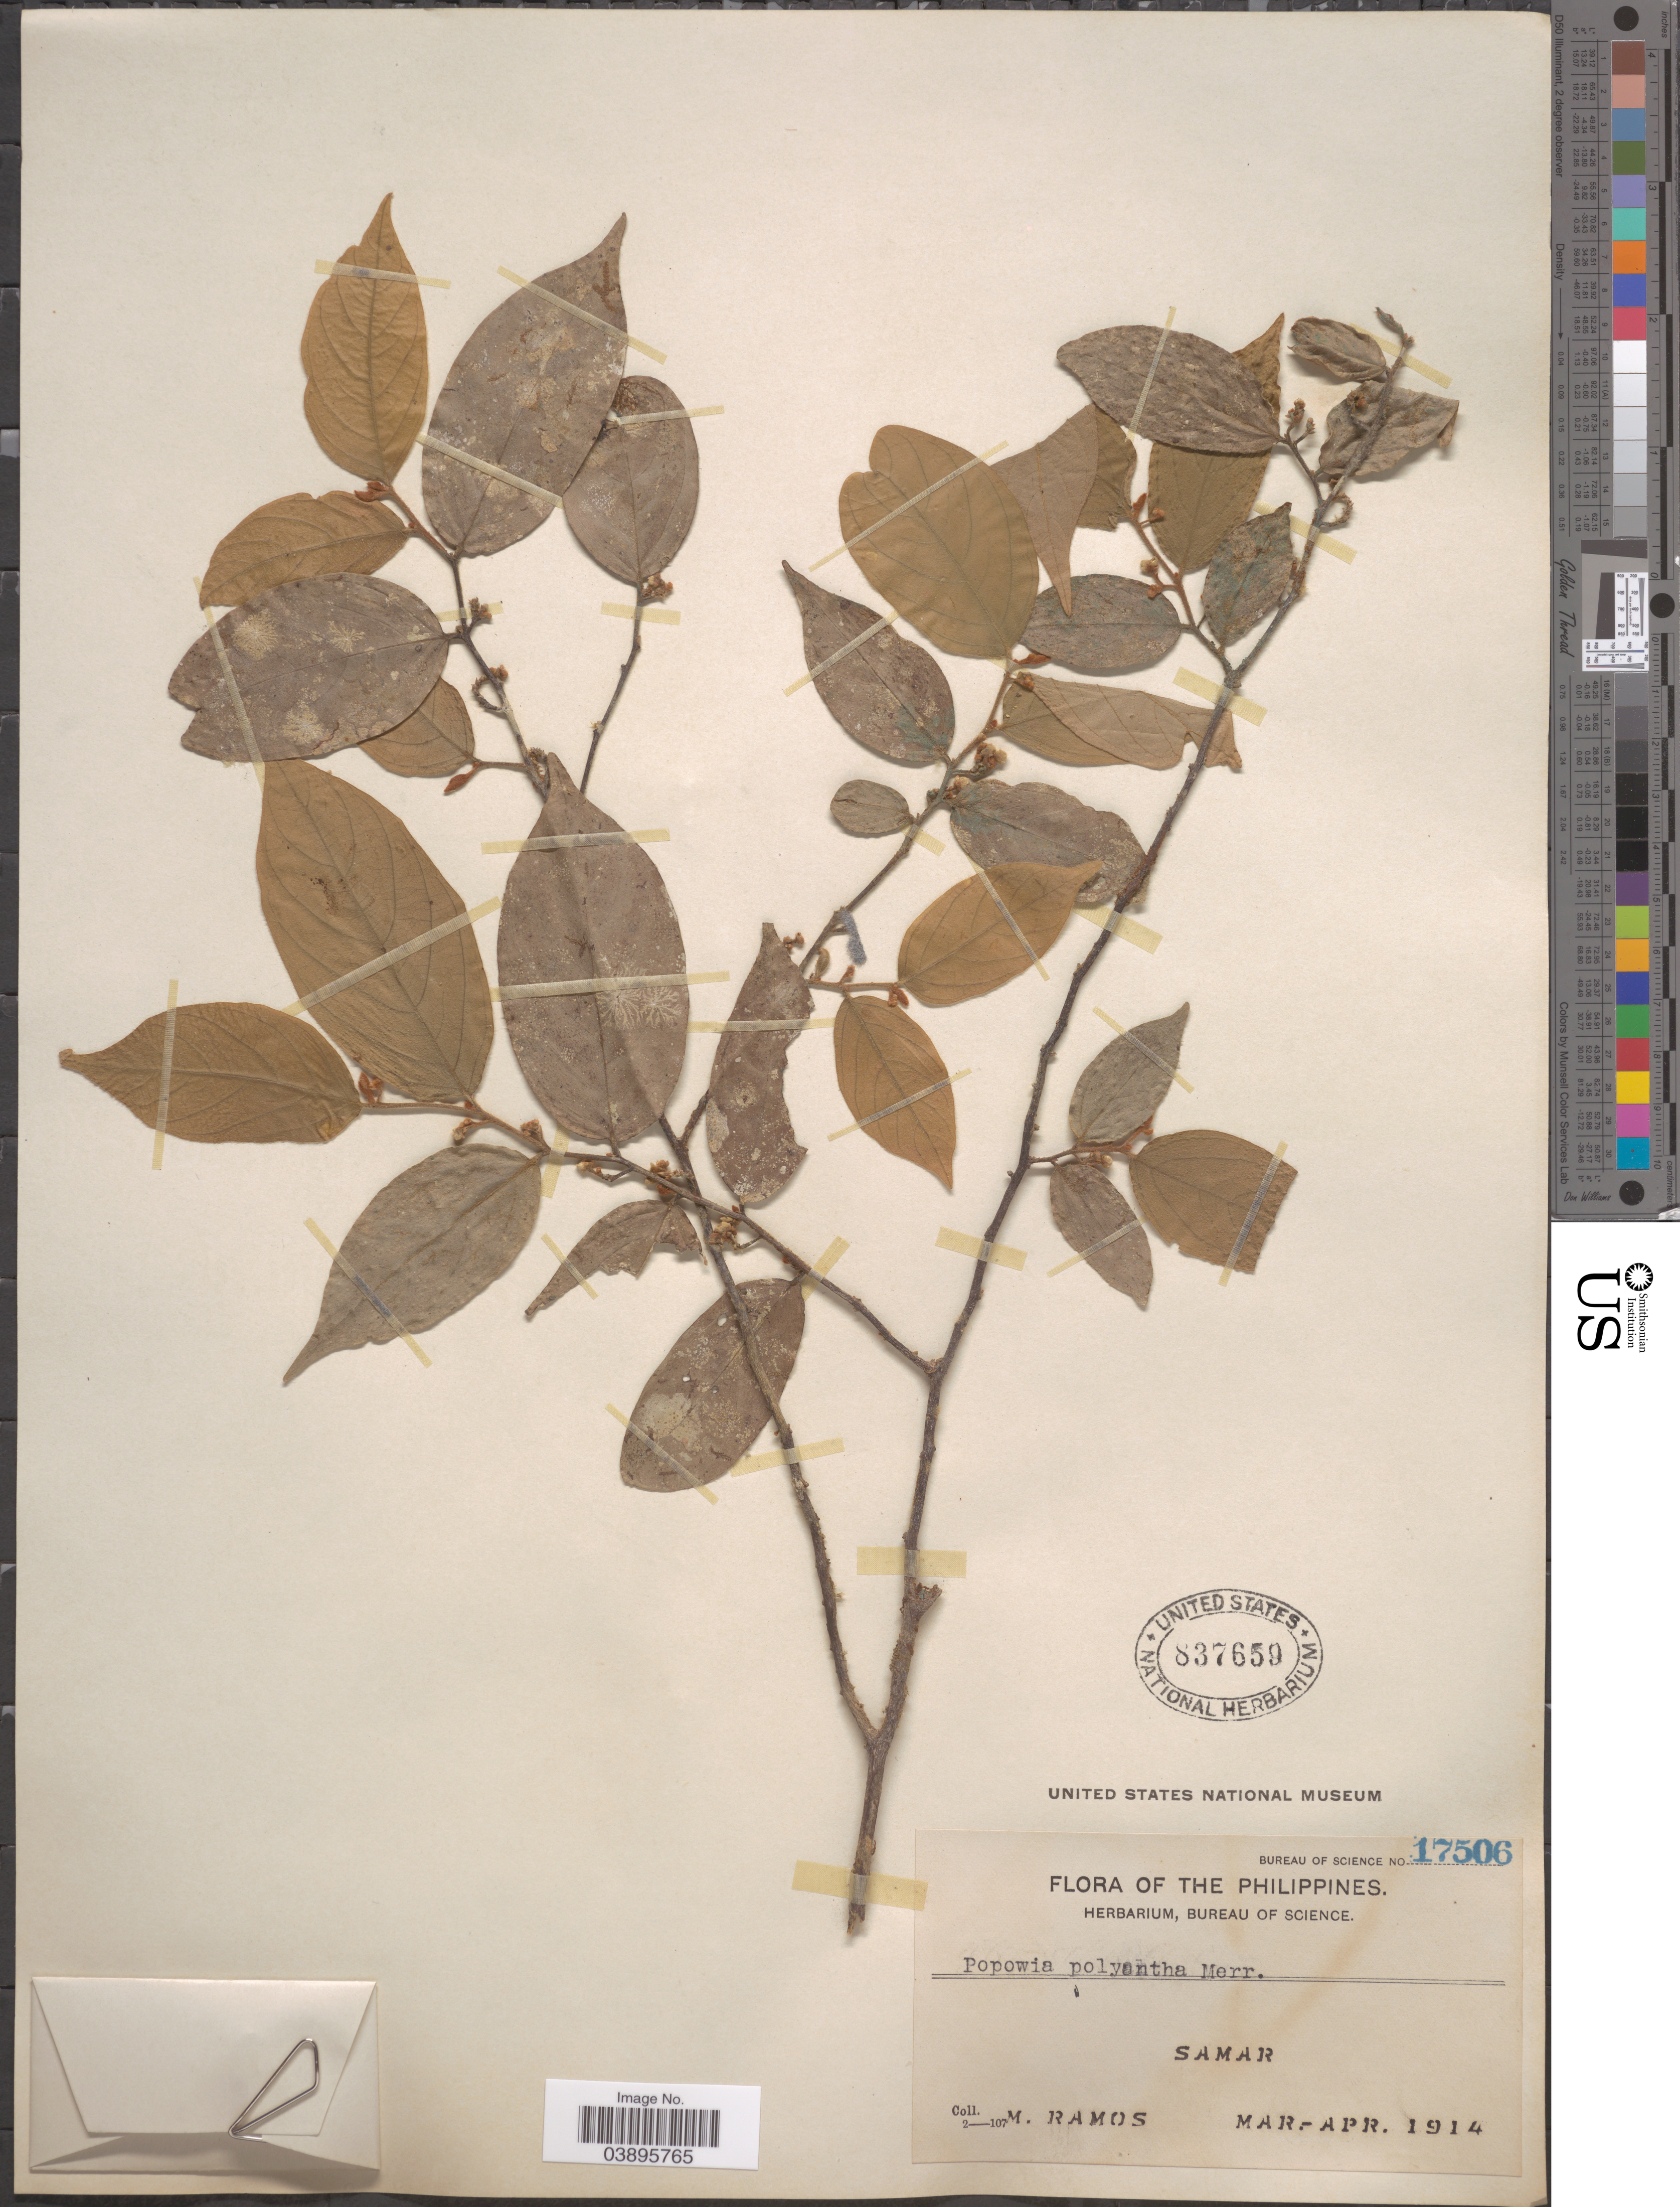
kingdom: Plantae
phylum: Tracheophyta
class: Magnoliopsida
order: Magnoliales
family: Annonaceae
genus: Popowia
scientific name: Popowia pisocarpa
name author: (Blume) Endl.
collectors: M. Ramos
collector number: Bureau of Science 17506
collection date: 1914-03/1914-04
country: Philippines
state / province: Eastern Visayas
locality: Samar.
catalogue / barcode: US 837659